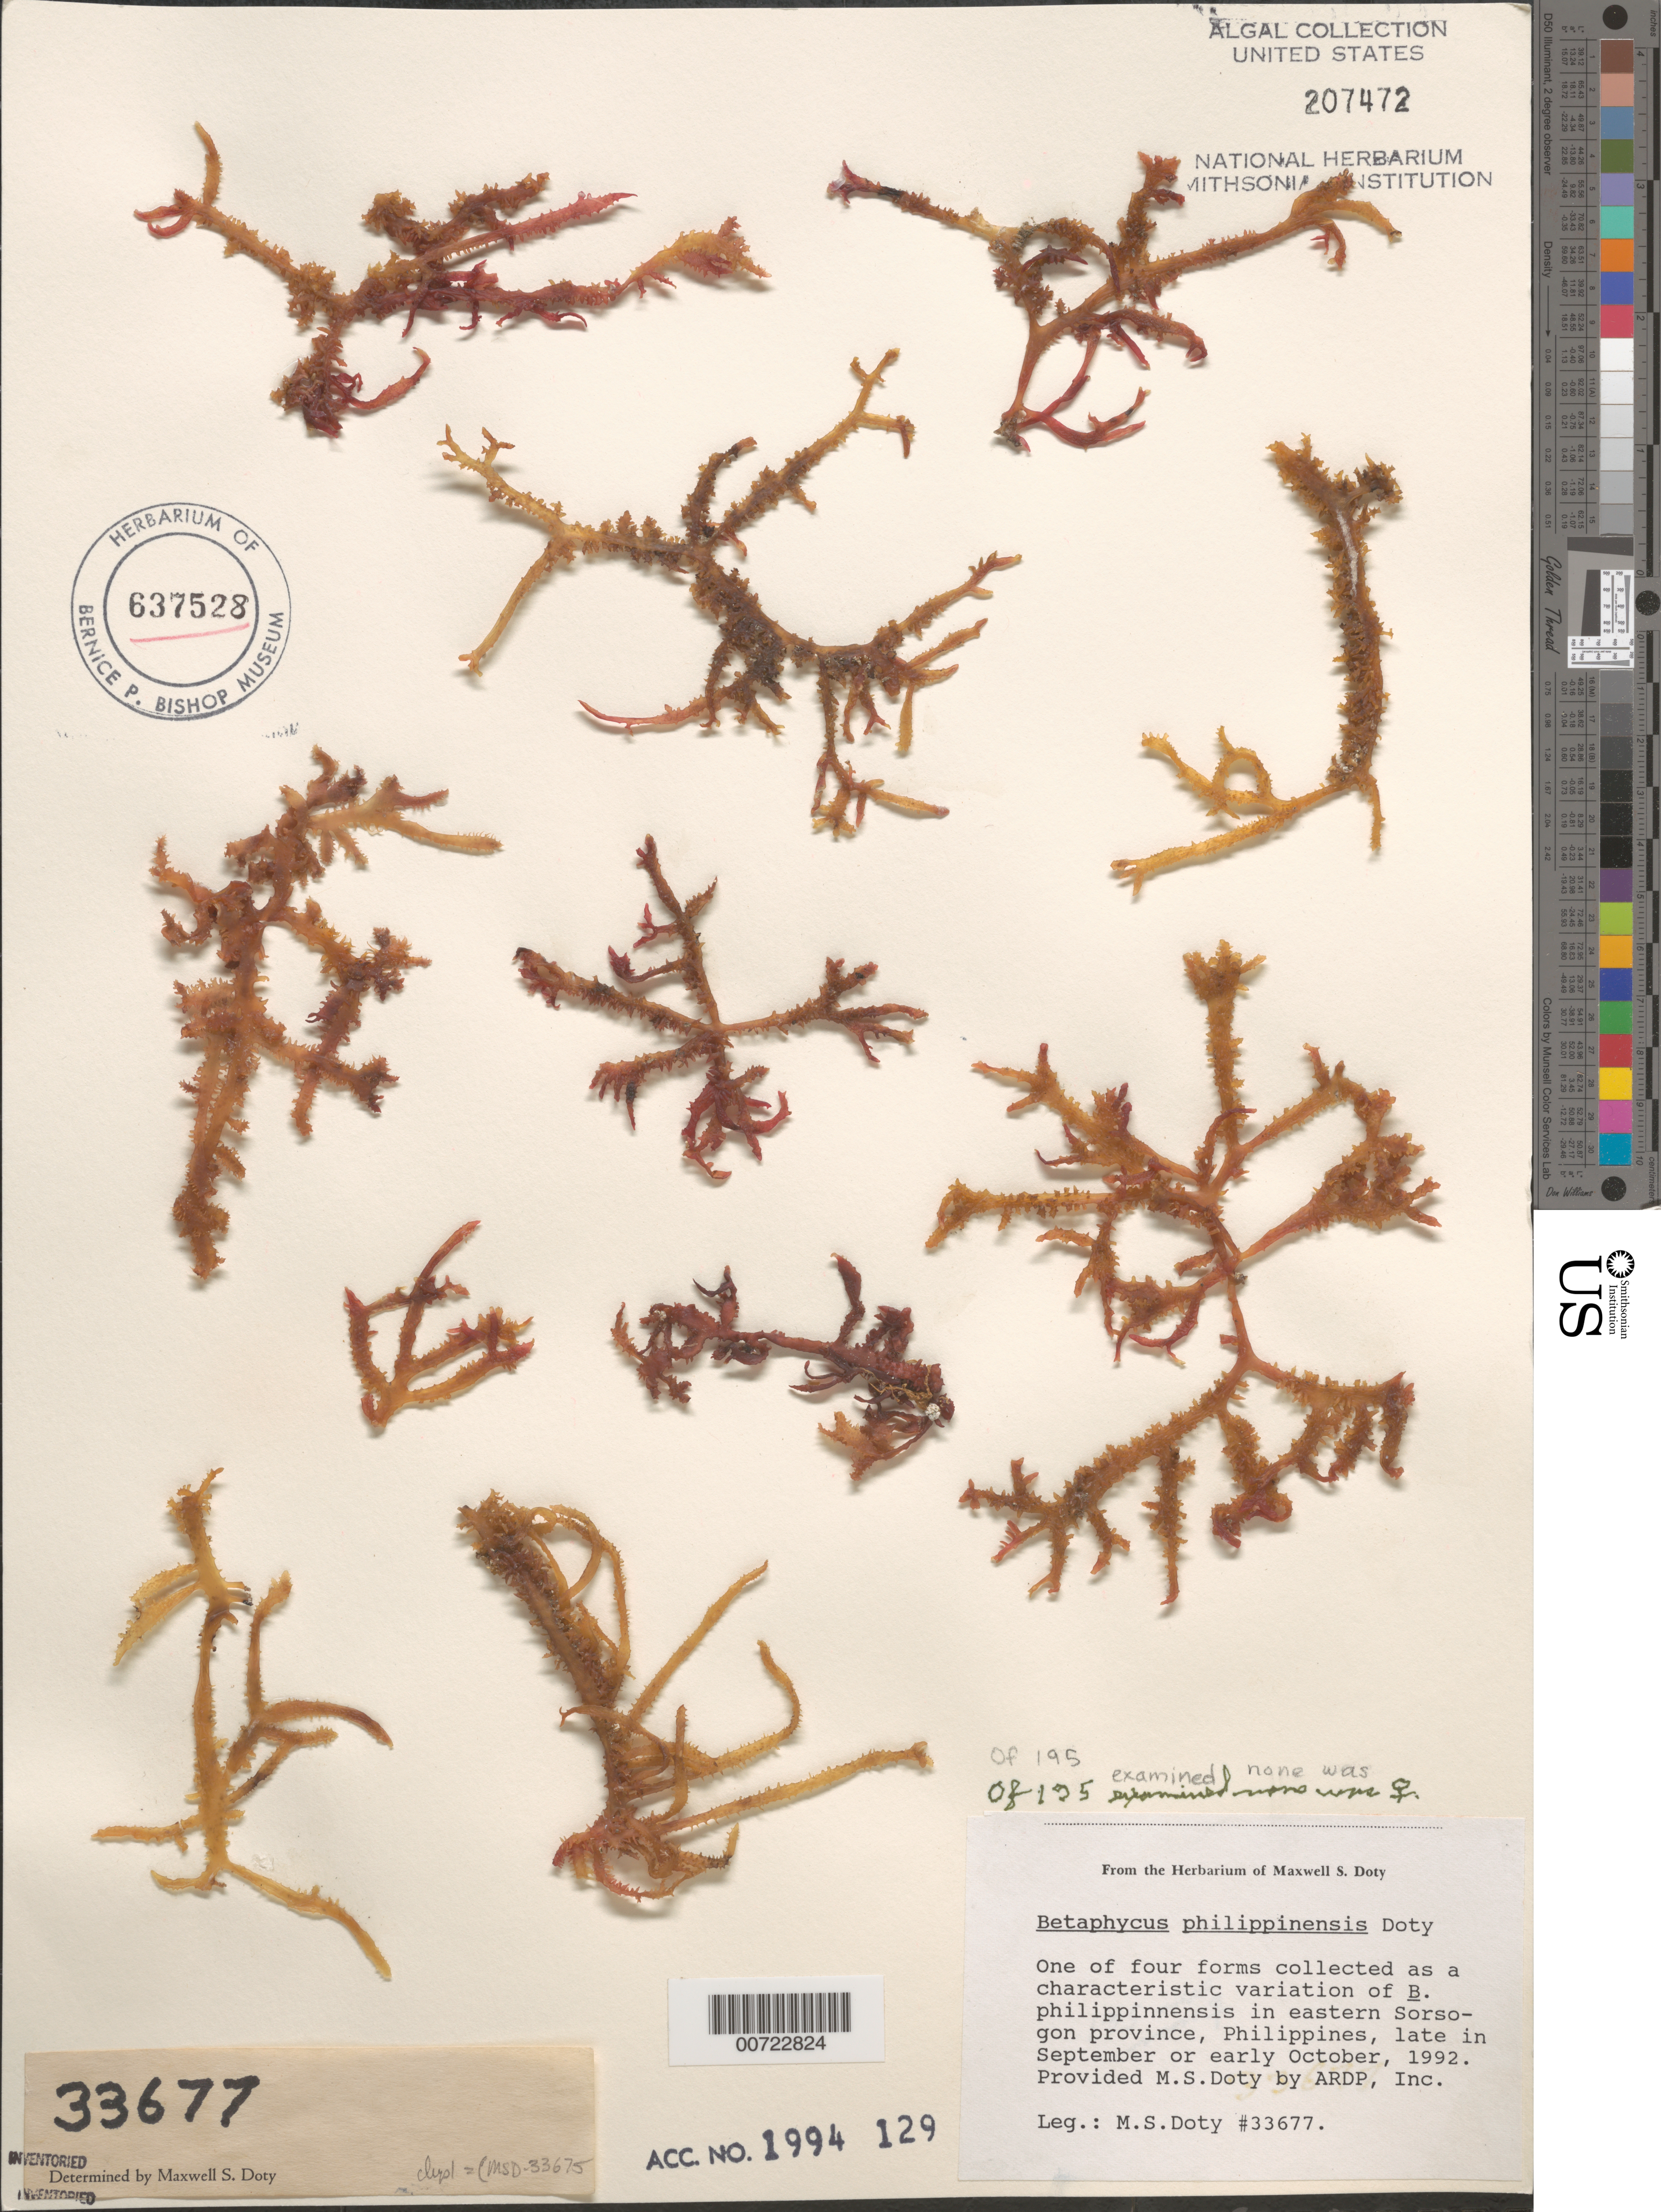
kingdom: Plantae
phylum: Rhodophyta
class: Florideophyceae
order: Gigartinales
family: Solieriaceae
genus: Betaphycus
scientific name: Betaphycus gelatinus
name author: (Esper) Doty ex P.C. Silva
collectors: M. S. Doty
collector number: MSD 33677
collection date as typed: Sep 1992 or -- Oct 1992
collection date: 1992-09 or 1992-10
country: Philippines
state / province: Bicol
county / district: Sorsogon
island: Luzon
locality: Eastern part of province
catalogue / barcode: US 207472